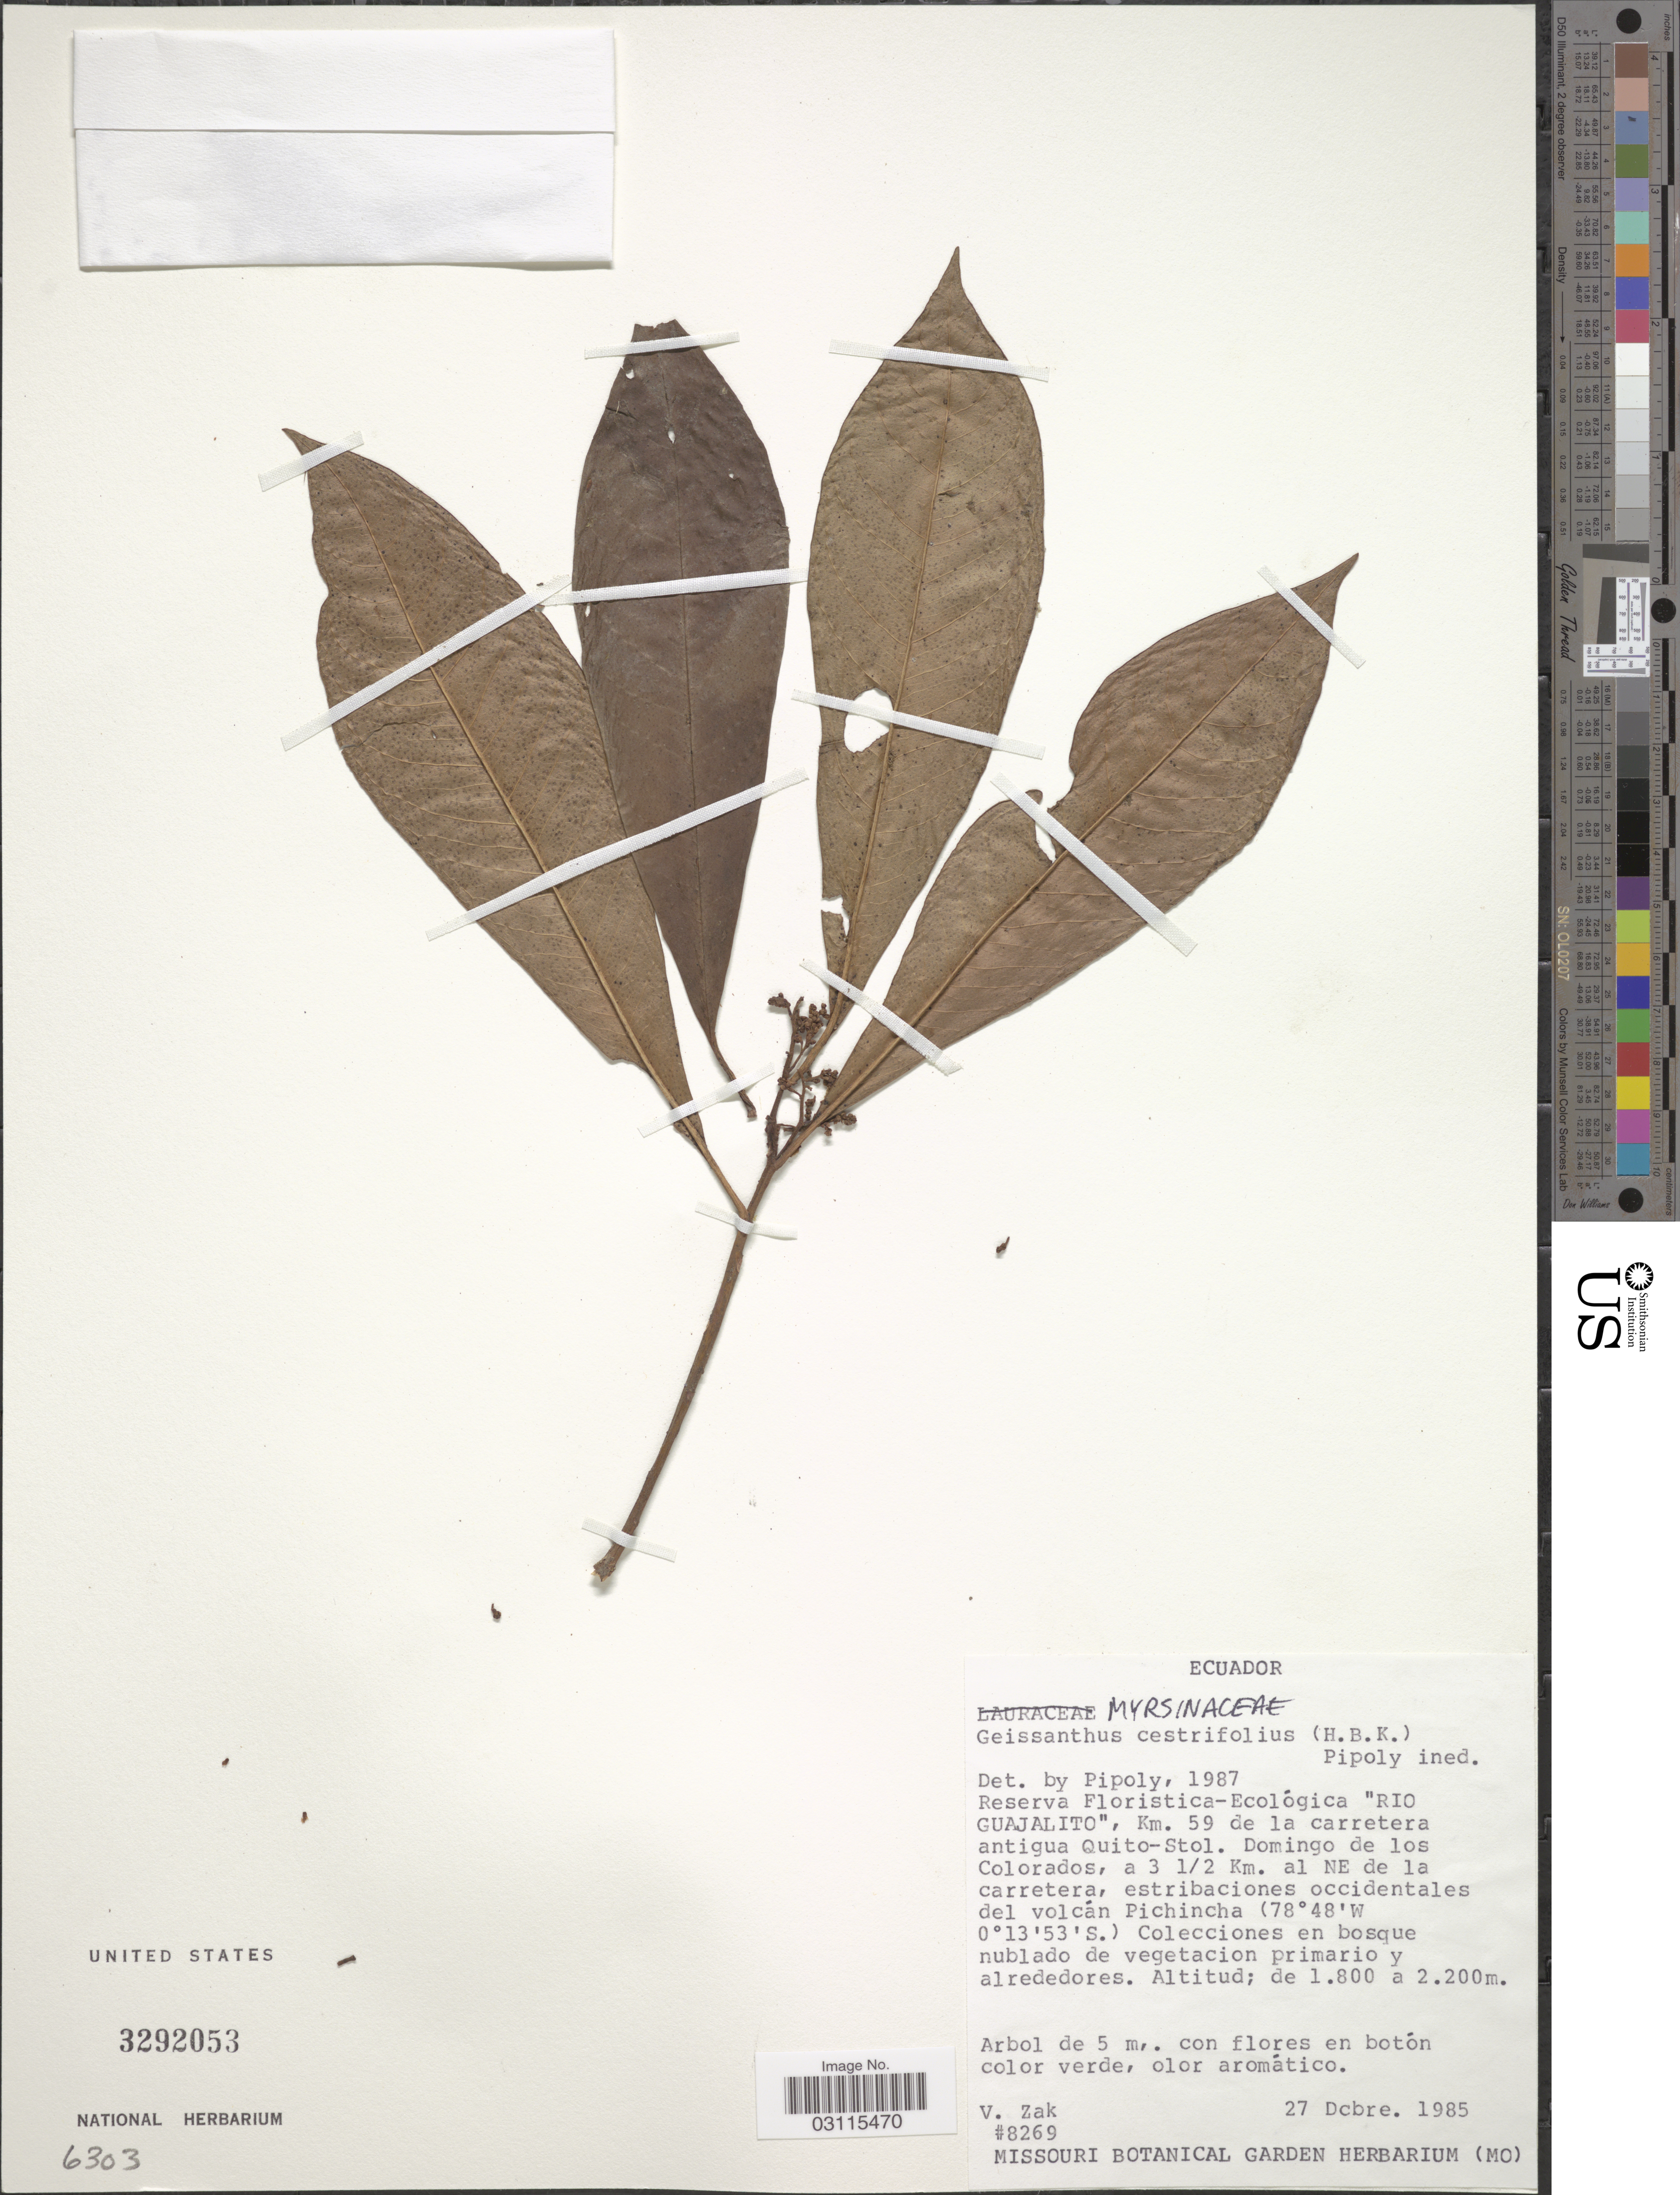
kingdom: Plantae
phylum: Tracheophyta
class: Magnoliopsida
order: Ericales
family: Primulaceae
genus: Geissanthus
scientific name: Geissanthus cestrifolius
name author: (Kunth) Mez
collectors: V. Zak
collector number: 8269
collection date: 1985-12-27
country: Ecuador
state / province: Pichincha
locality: Reserva Floristica-Ecológica "Rio Guajalito", Km. 59 de la carretera antigua Quito-Stol. Domingo de los Colorados, a 3 1/2 Km. al NE de la carretera, estribaciones occidentales del volcán Pichincha.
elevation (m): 1800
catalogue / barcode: US 3292053